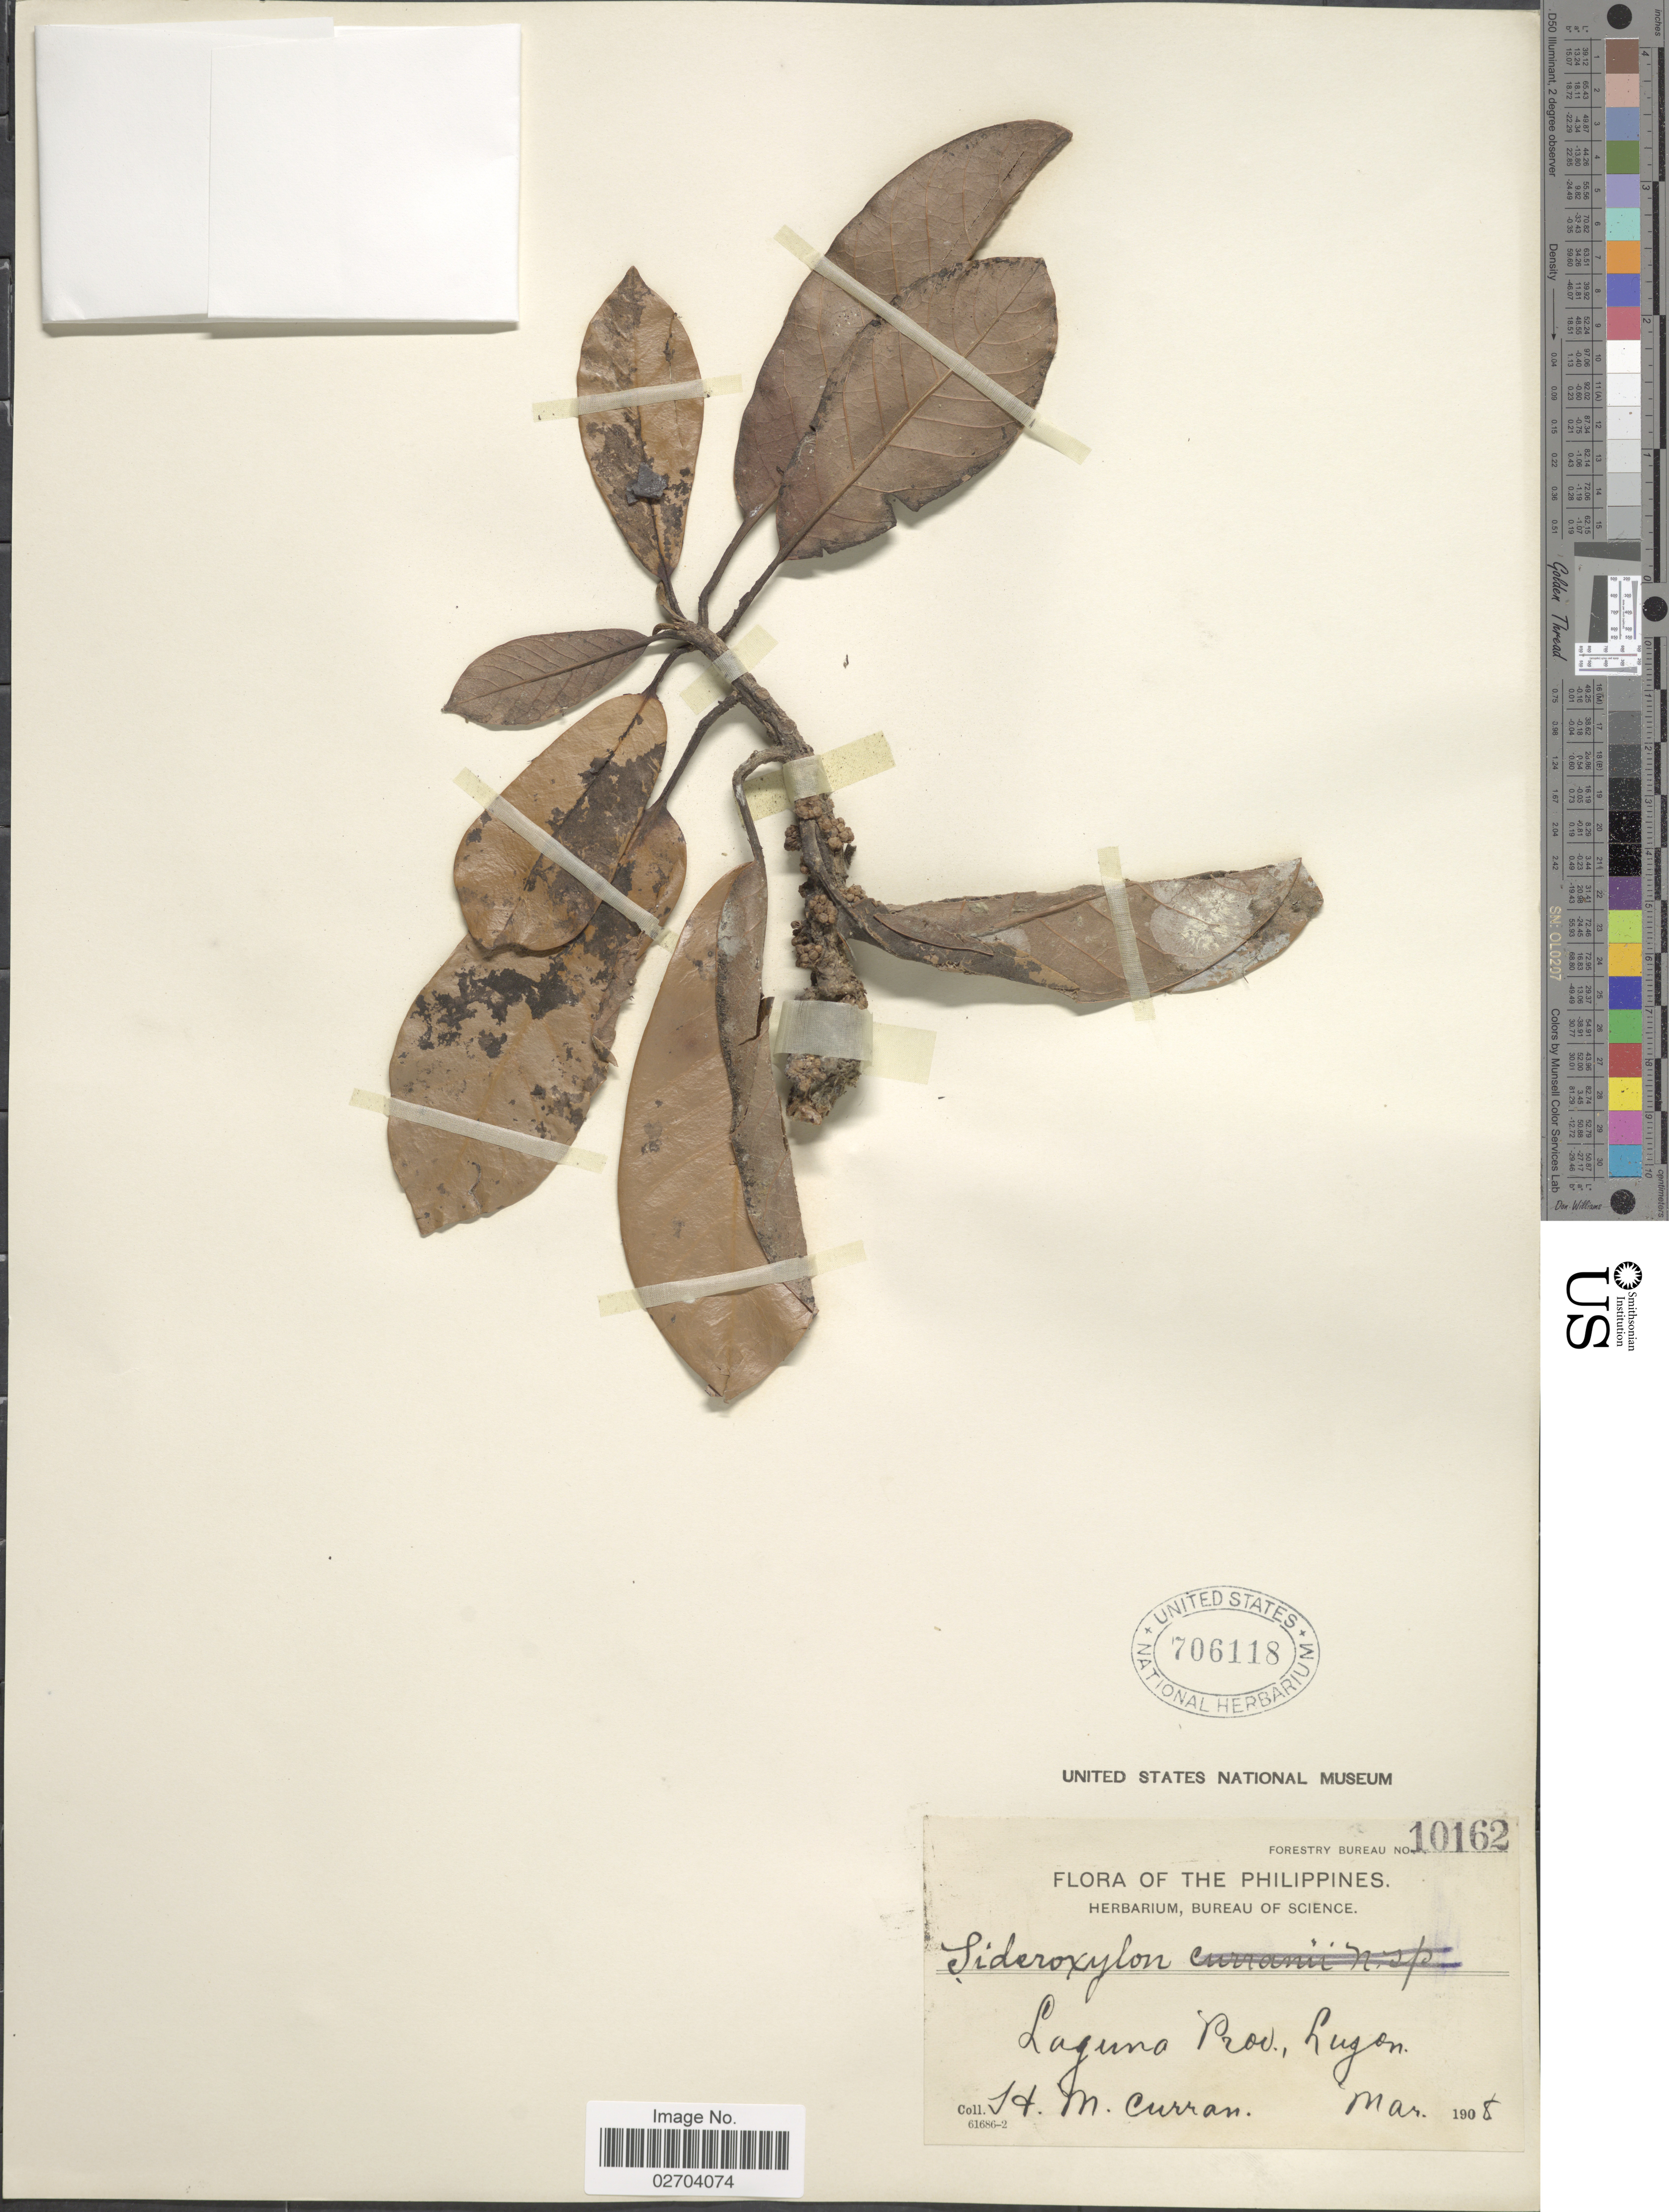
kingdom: Plantae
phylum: Tracheophyta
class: Magnoliopsida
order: Ericales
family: Sapotaceae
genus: Sideroxylon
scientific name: Sideroxylon sp.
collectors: H. M. Curran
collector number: Forestry Bureau 10162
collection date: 1908-03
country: Philippines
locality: Laguna Prov., Luzon.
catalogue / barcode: US 706118